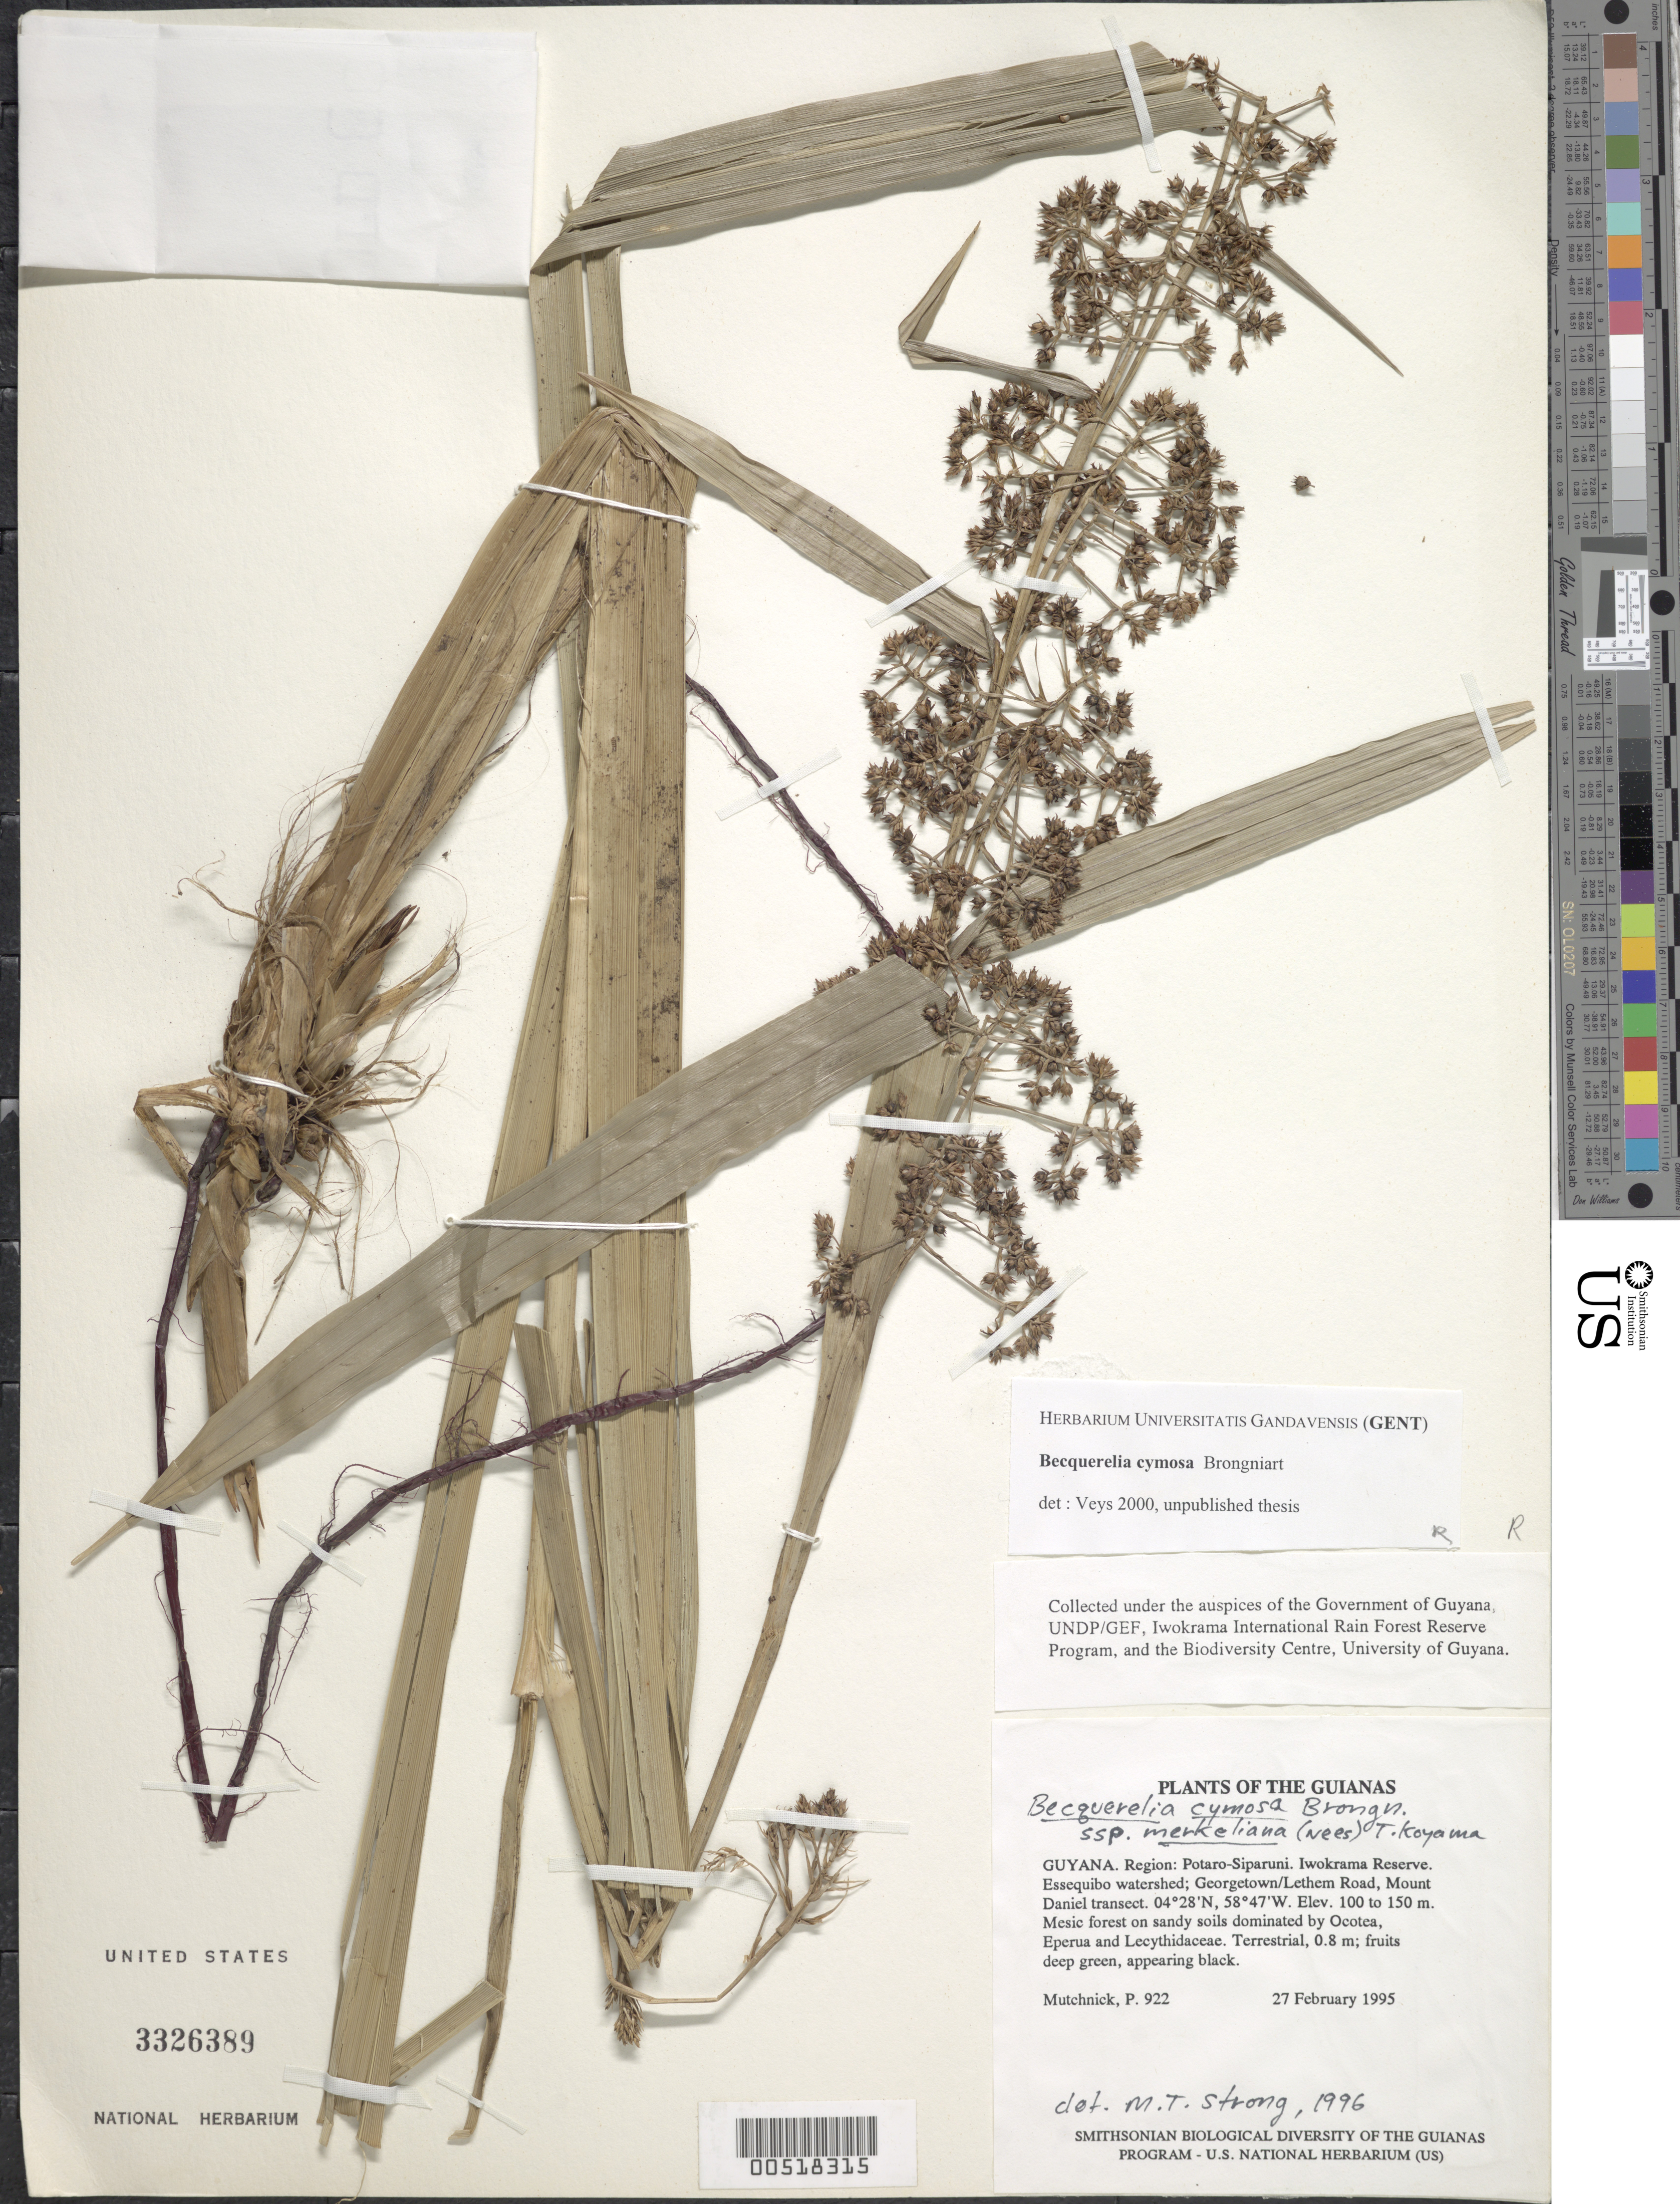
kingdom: Plantae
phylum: Tracheophyta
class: Liliopsida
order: Poales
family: Cyperaceae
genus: Becquerelia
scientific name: Becquerelia cymosa subsp. merkeliana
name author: (Nees) T. Koyama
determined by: Strong, M. T., (US), Smithsonian Institution - National Museum of Natural History (UNITED STATES)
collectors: P. Mutchnick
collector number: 922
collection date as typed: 27 February 1995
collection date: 1995-02-27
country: Guyana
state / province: Potaro-Siparuni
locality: Iwokrama Reserve. Essequibo watershed; Georgetown/Lethem Road, Mount Daniel transect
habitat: Mesic forest on sandy soils dominated by Ocotea, Eperua and Lecythidaceae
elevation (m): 100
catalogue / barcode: US 3326389